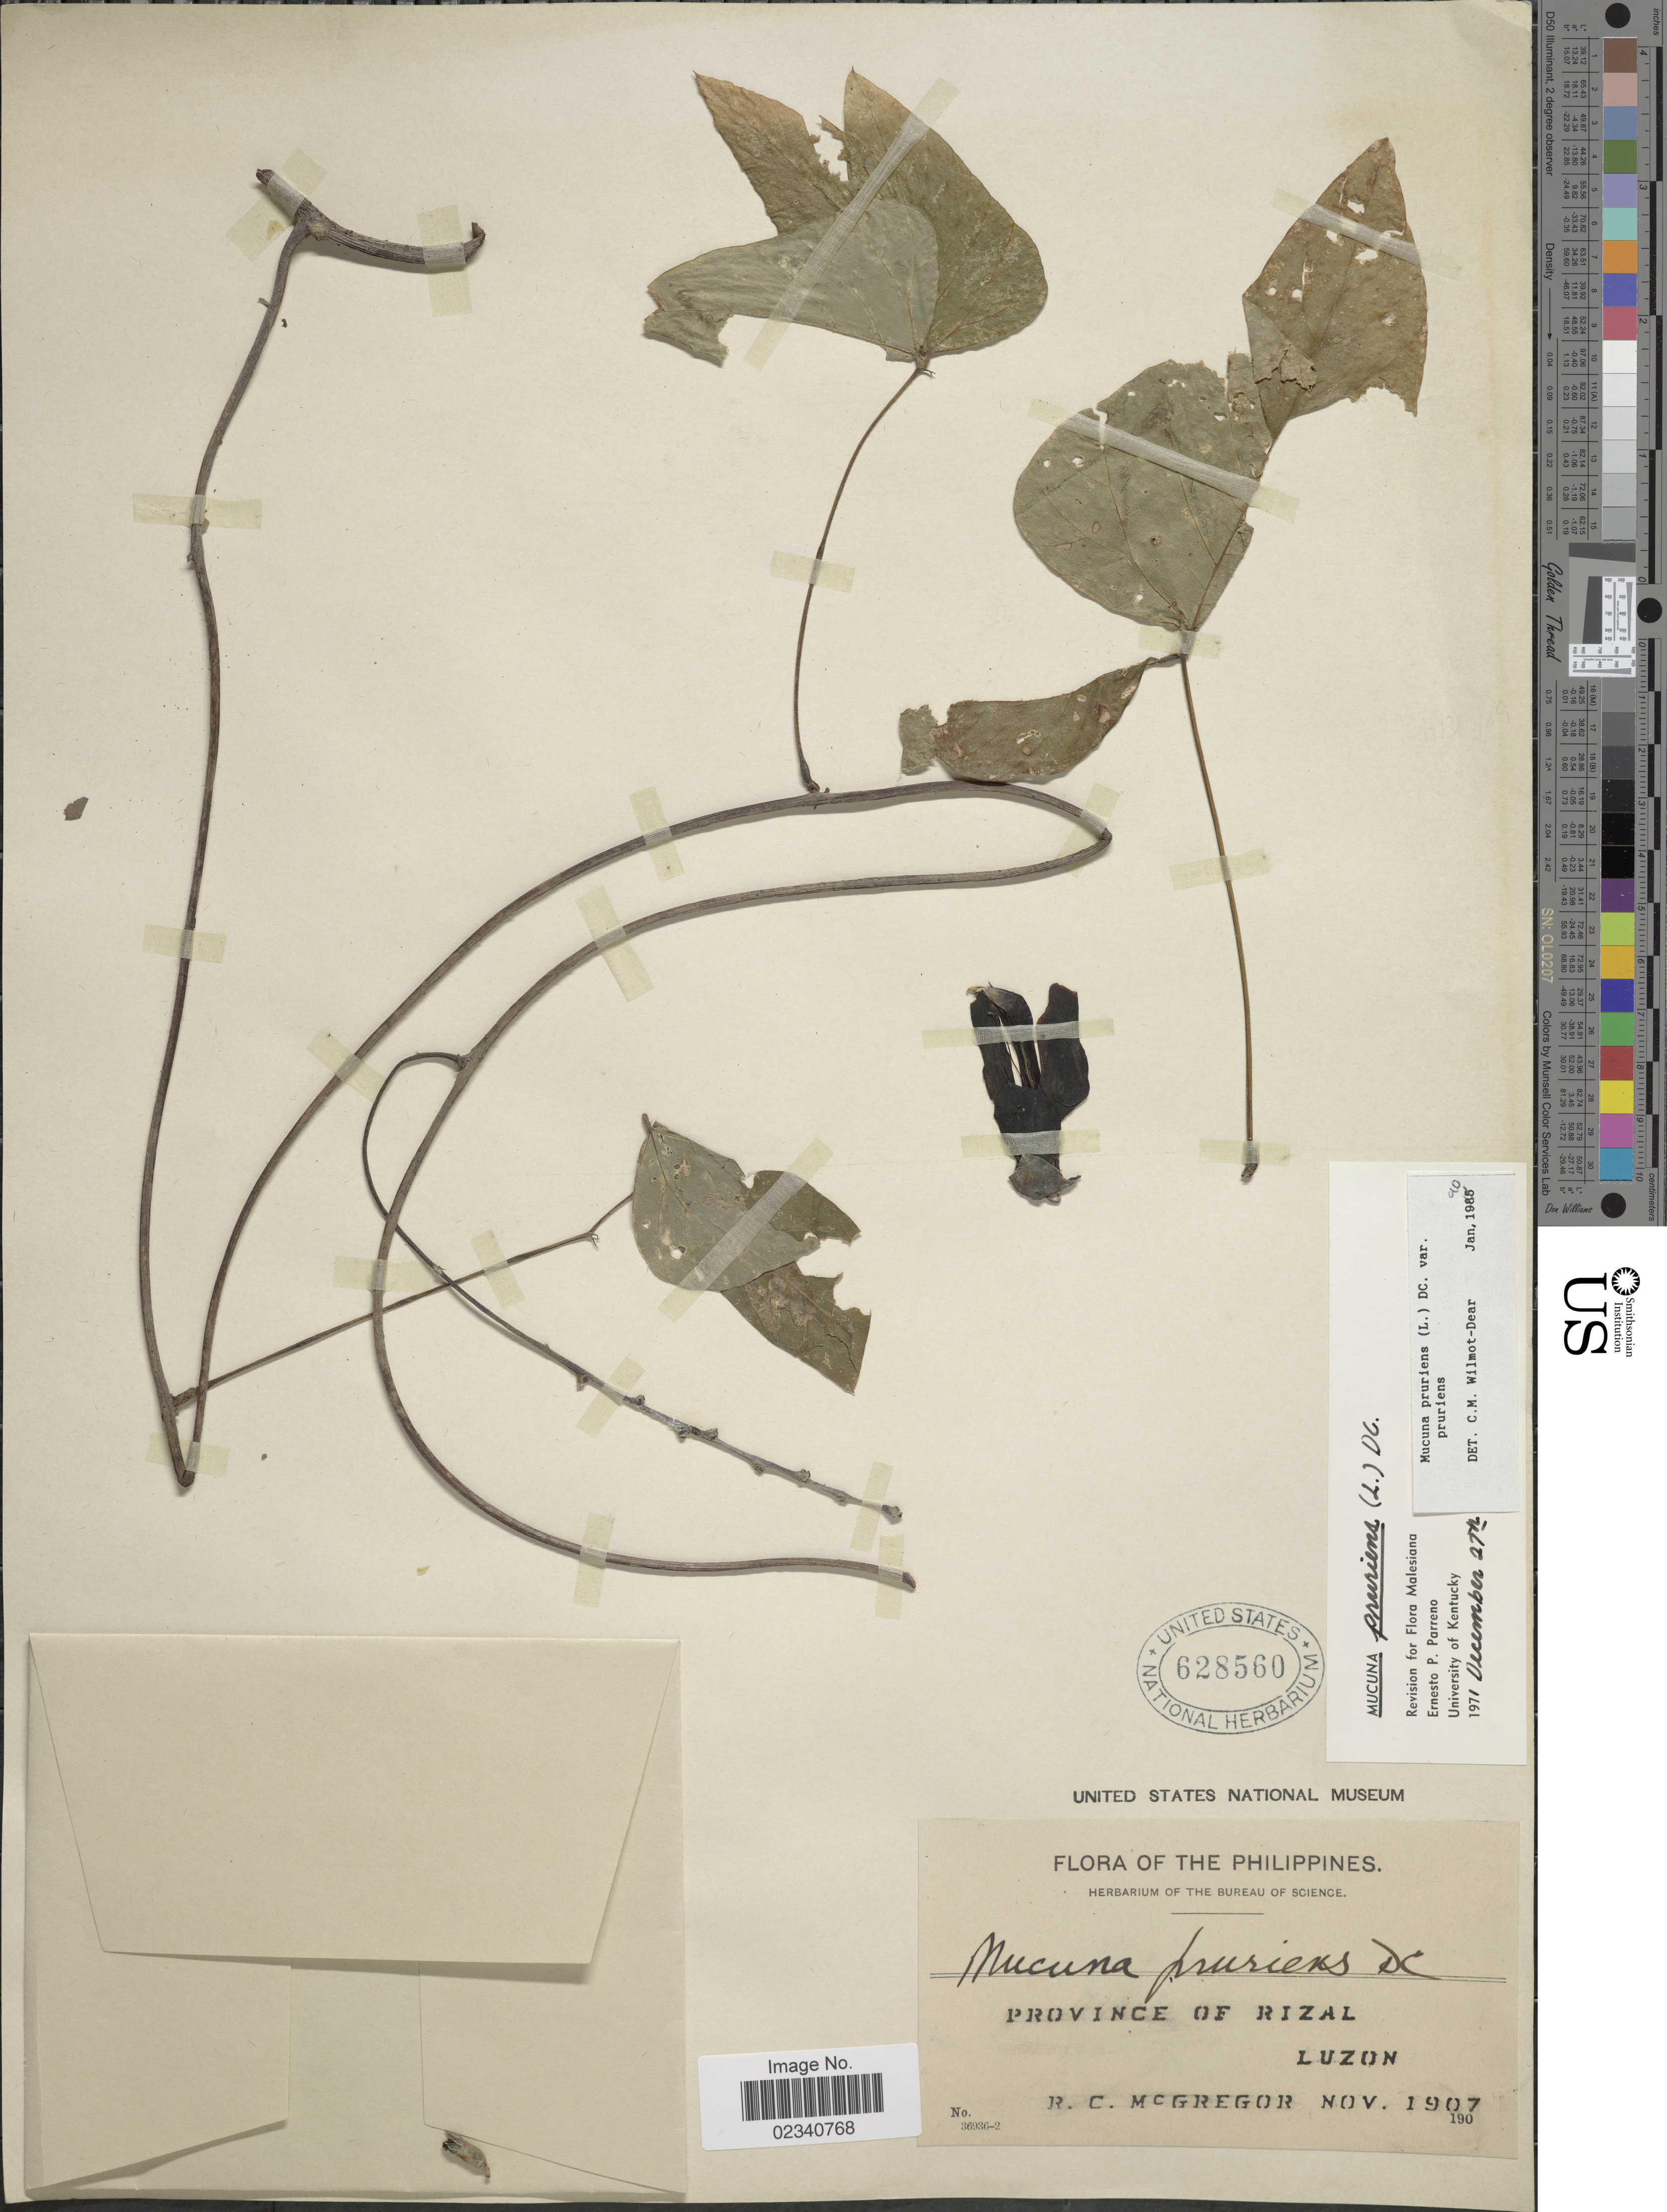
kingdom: Plantae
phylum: Tracheophyta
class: Magnoliopsida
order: Fabales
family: Fabaceae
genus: Mucuna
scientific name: Mucuna pruriens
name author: (L.) DC.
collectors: R. C. McGregor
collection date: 1907-11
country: Philippines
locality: Province of Rizal, Luzon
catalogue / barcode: US 628560